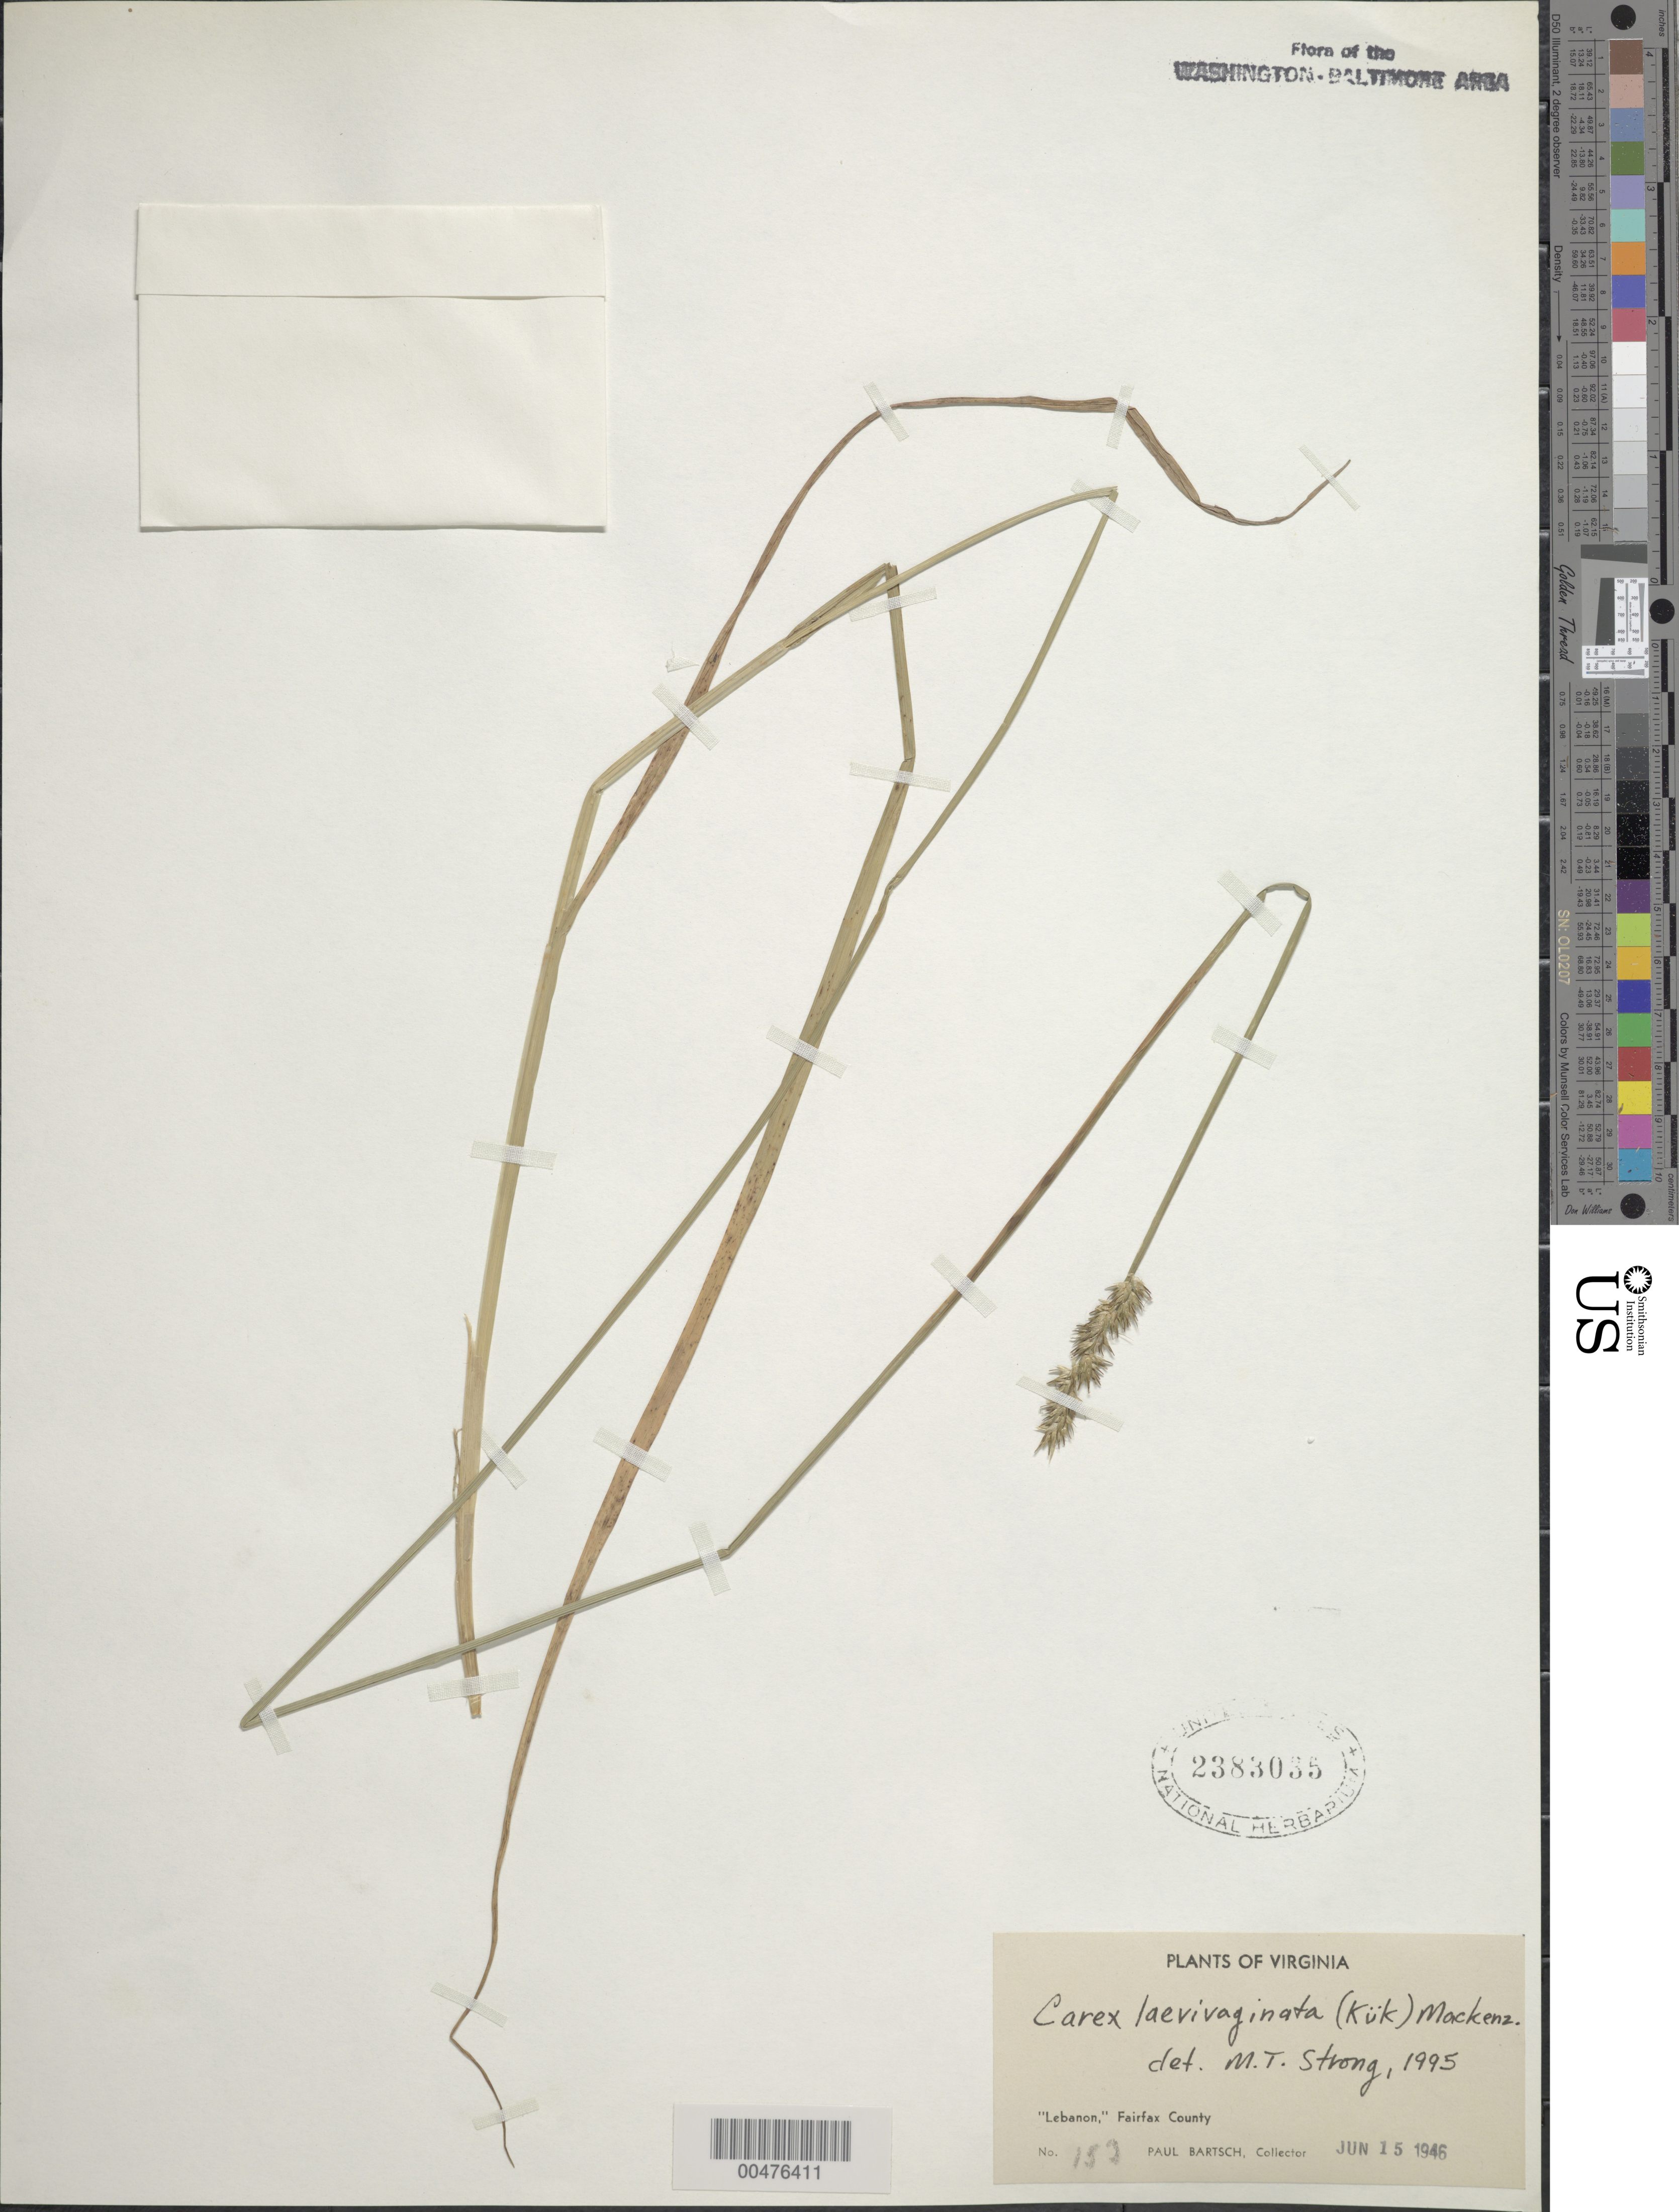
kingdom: Plantae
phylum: Tracheophyta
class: Liliopsida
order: Poales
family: Cyperaceae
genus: Carex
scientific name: Carex laevivaginata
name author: (Kük.) Mack.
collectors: P. Bartsch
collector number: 153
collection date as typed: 15 Jun 1946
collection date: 1946-06-15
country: United States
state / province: Virginia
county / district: Fairfax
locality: Lebanon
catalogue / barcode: US 2383035